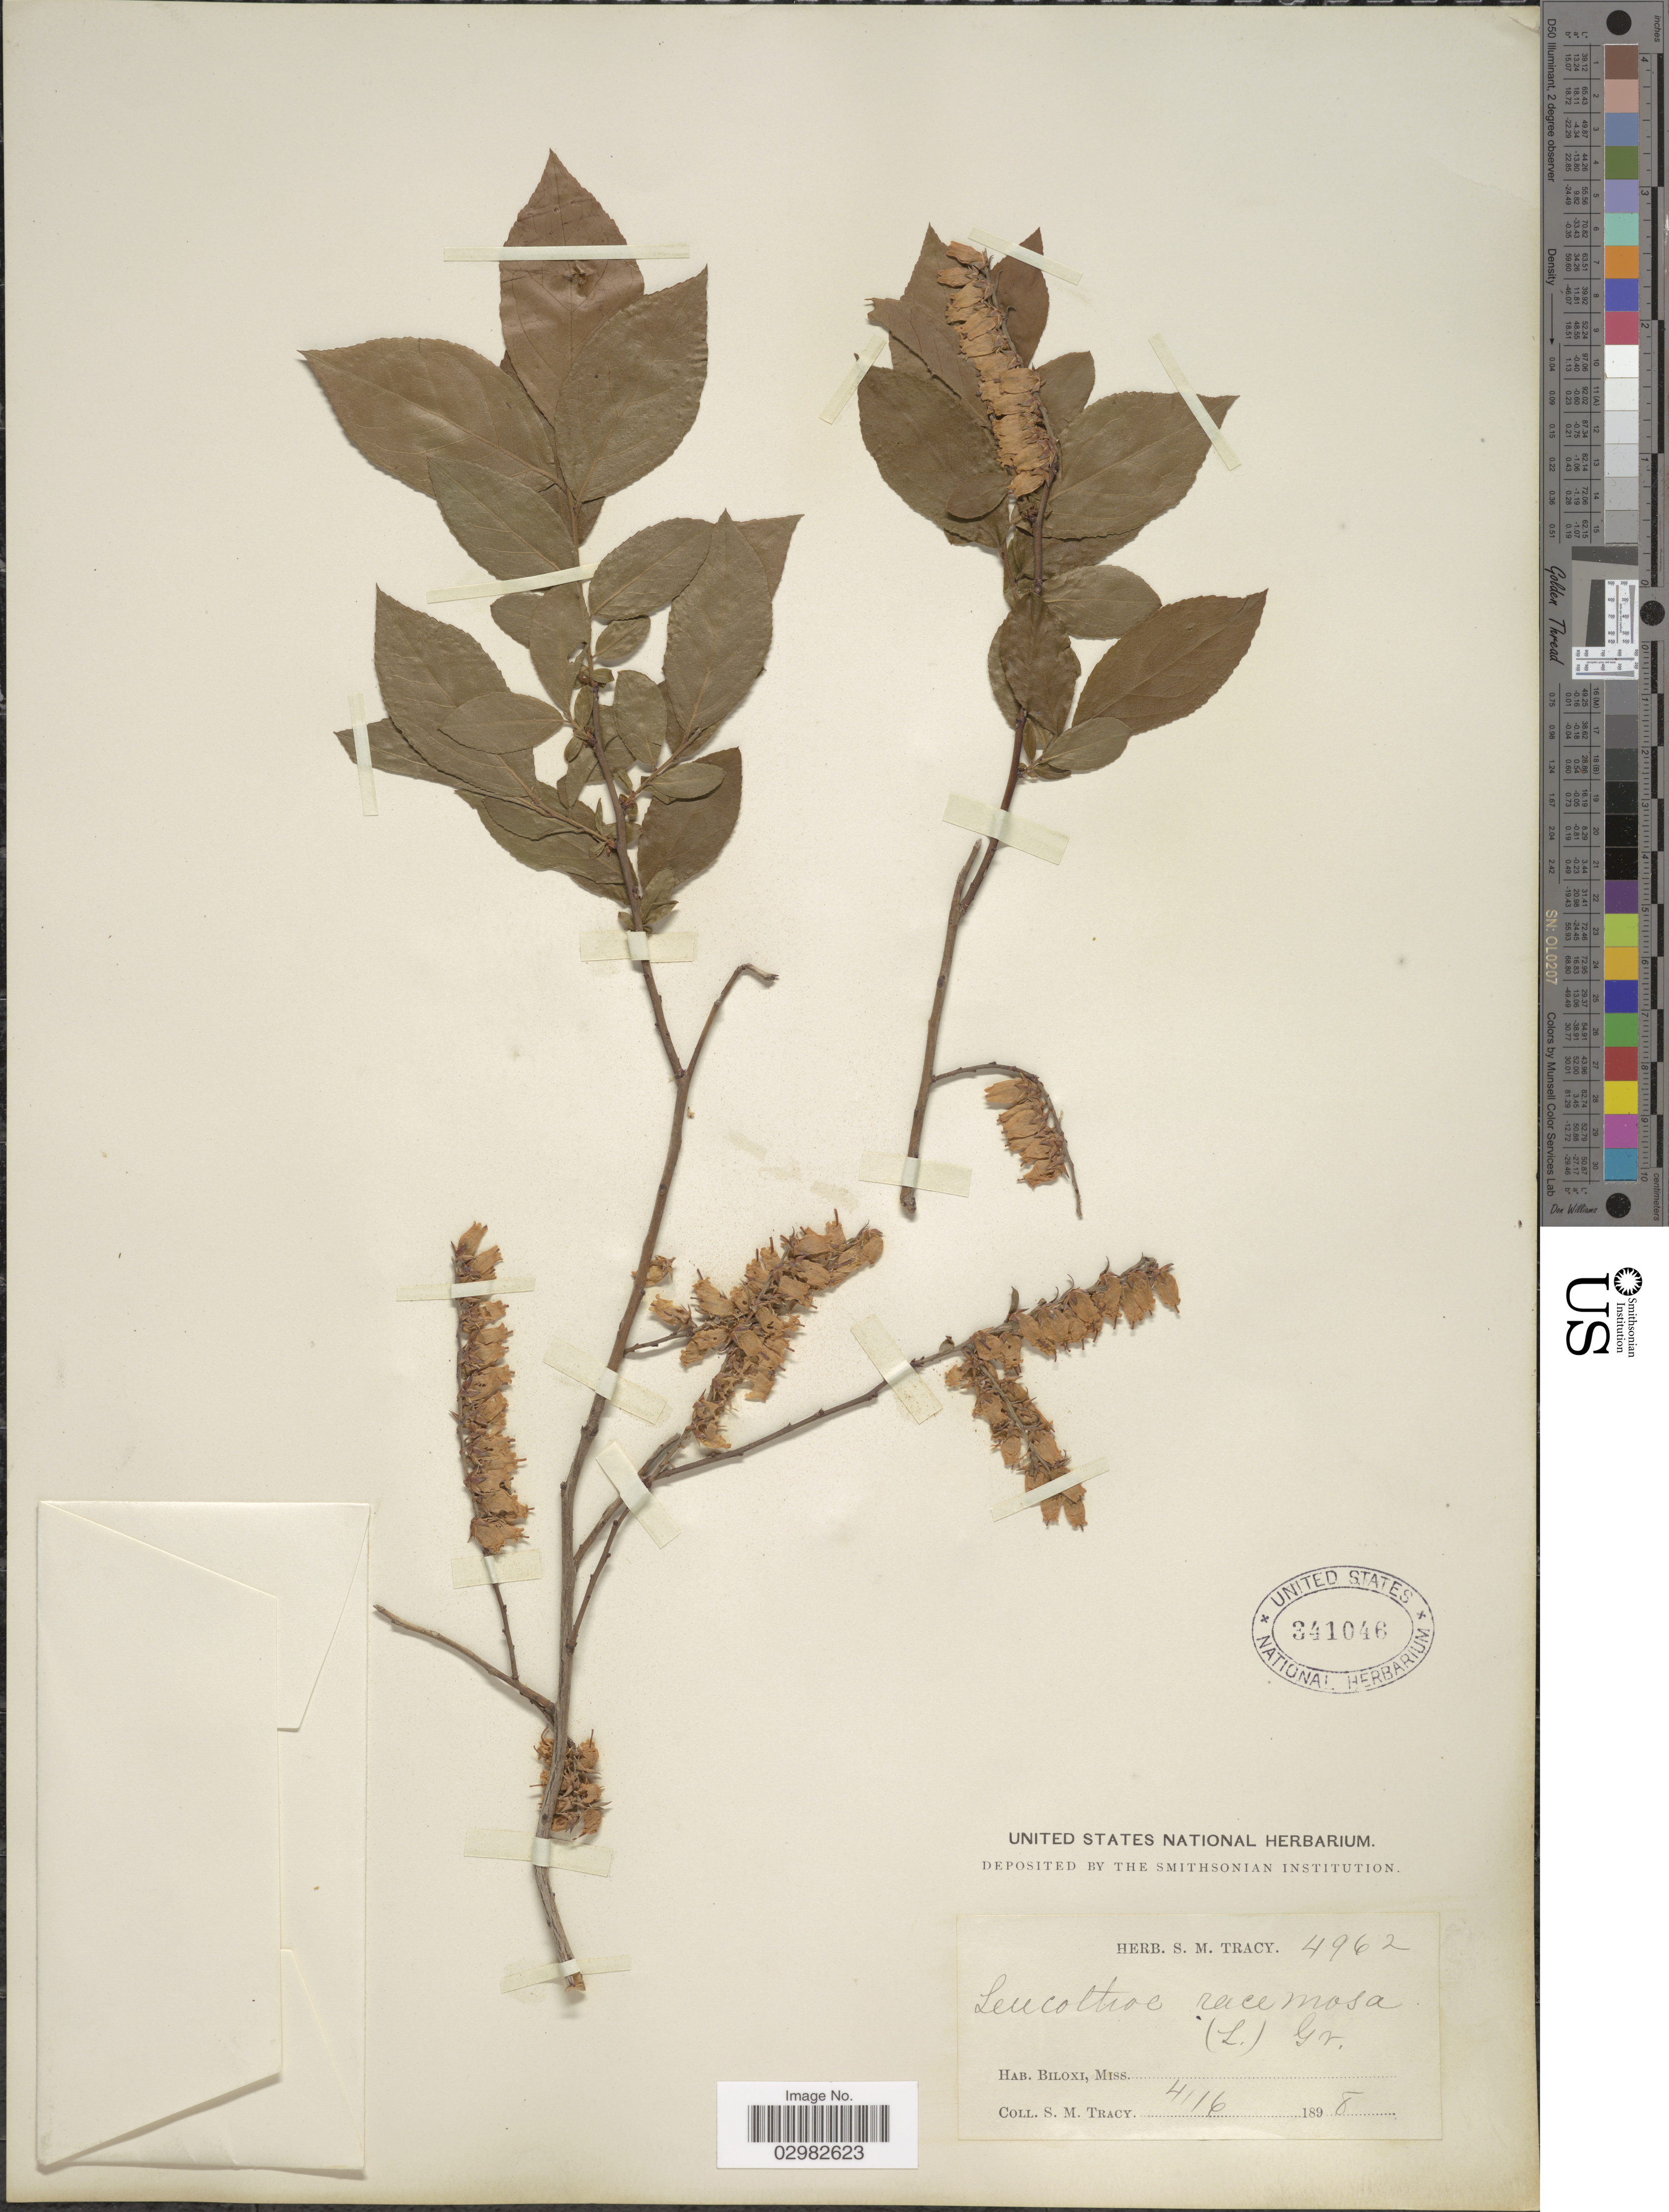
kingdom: Plantae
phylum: Tracheophyta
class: Magnoliopsida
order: Ericales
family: Ericaceae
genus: Leucothoe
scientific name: Leucothoë racemosa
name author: (L.) A. Gray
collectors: S. M. Tracy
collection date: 1898-04-16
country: United States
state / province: Mississippi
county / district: Harrison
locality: Biloxi.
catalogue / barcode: US 341046